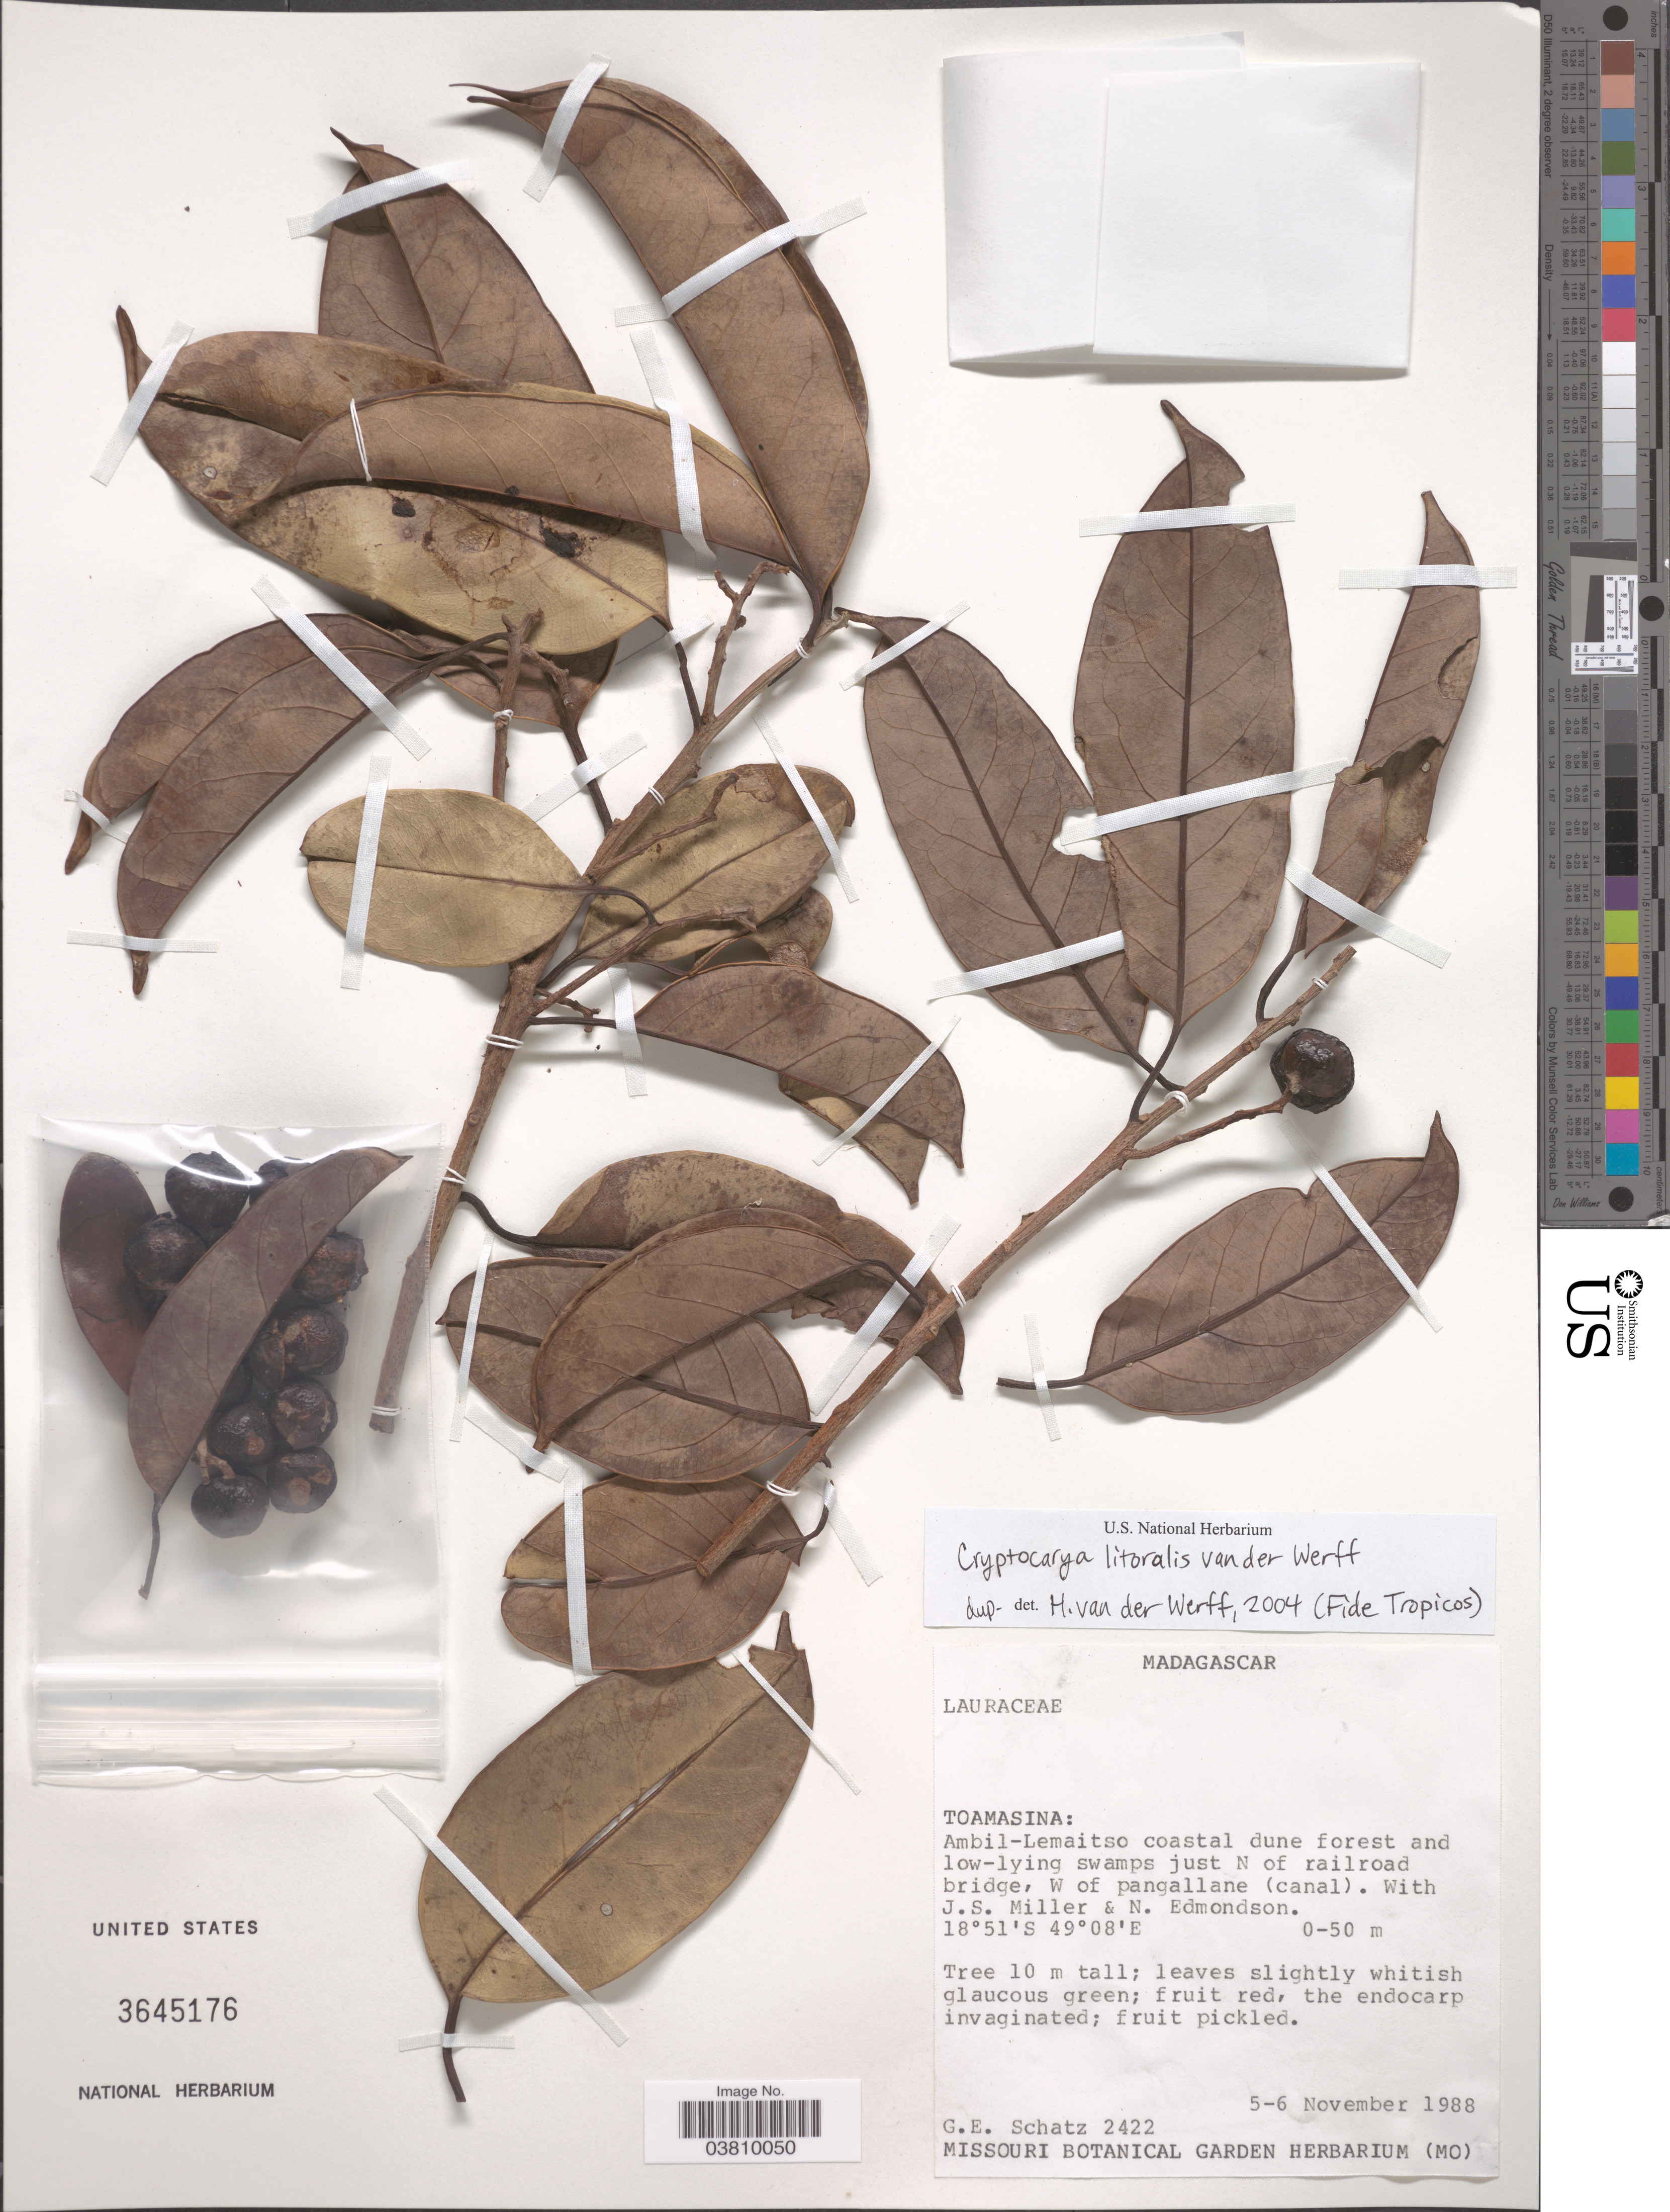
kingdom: Plantae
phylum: Tracheophyta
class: Magnoliopsida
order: Laurales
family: Lauraceae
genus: Cryptocarya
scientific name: Cryptocarya litoralis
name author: van der Werff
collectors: G. Schatz, J. S. Miller & N. Edmondson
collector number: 2422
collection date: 1988-11-05/1988-11-06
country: Madagascar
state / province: Atsinanana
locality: Ambil-Lemaitso coastal dune forest and low-lying swamps just N of railroad bridge, W of pangallane (canal).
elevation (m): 0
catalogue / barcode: US 3645176